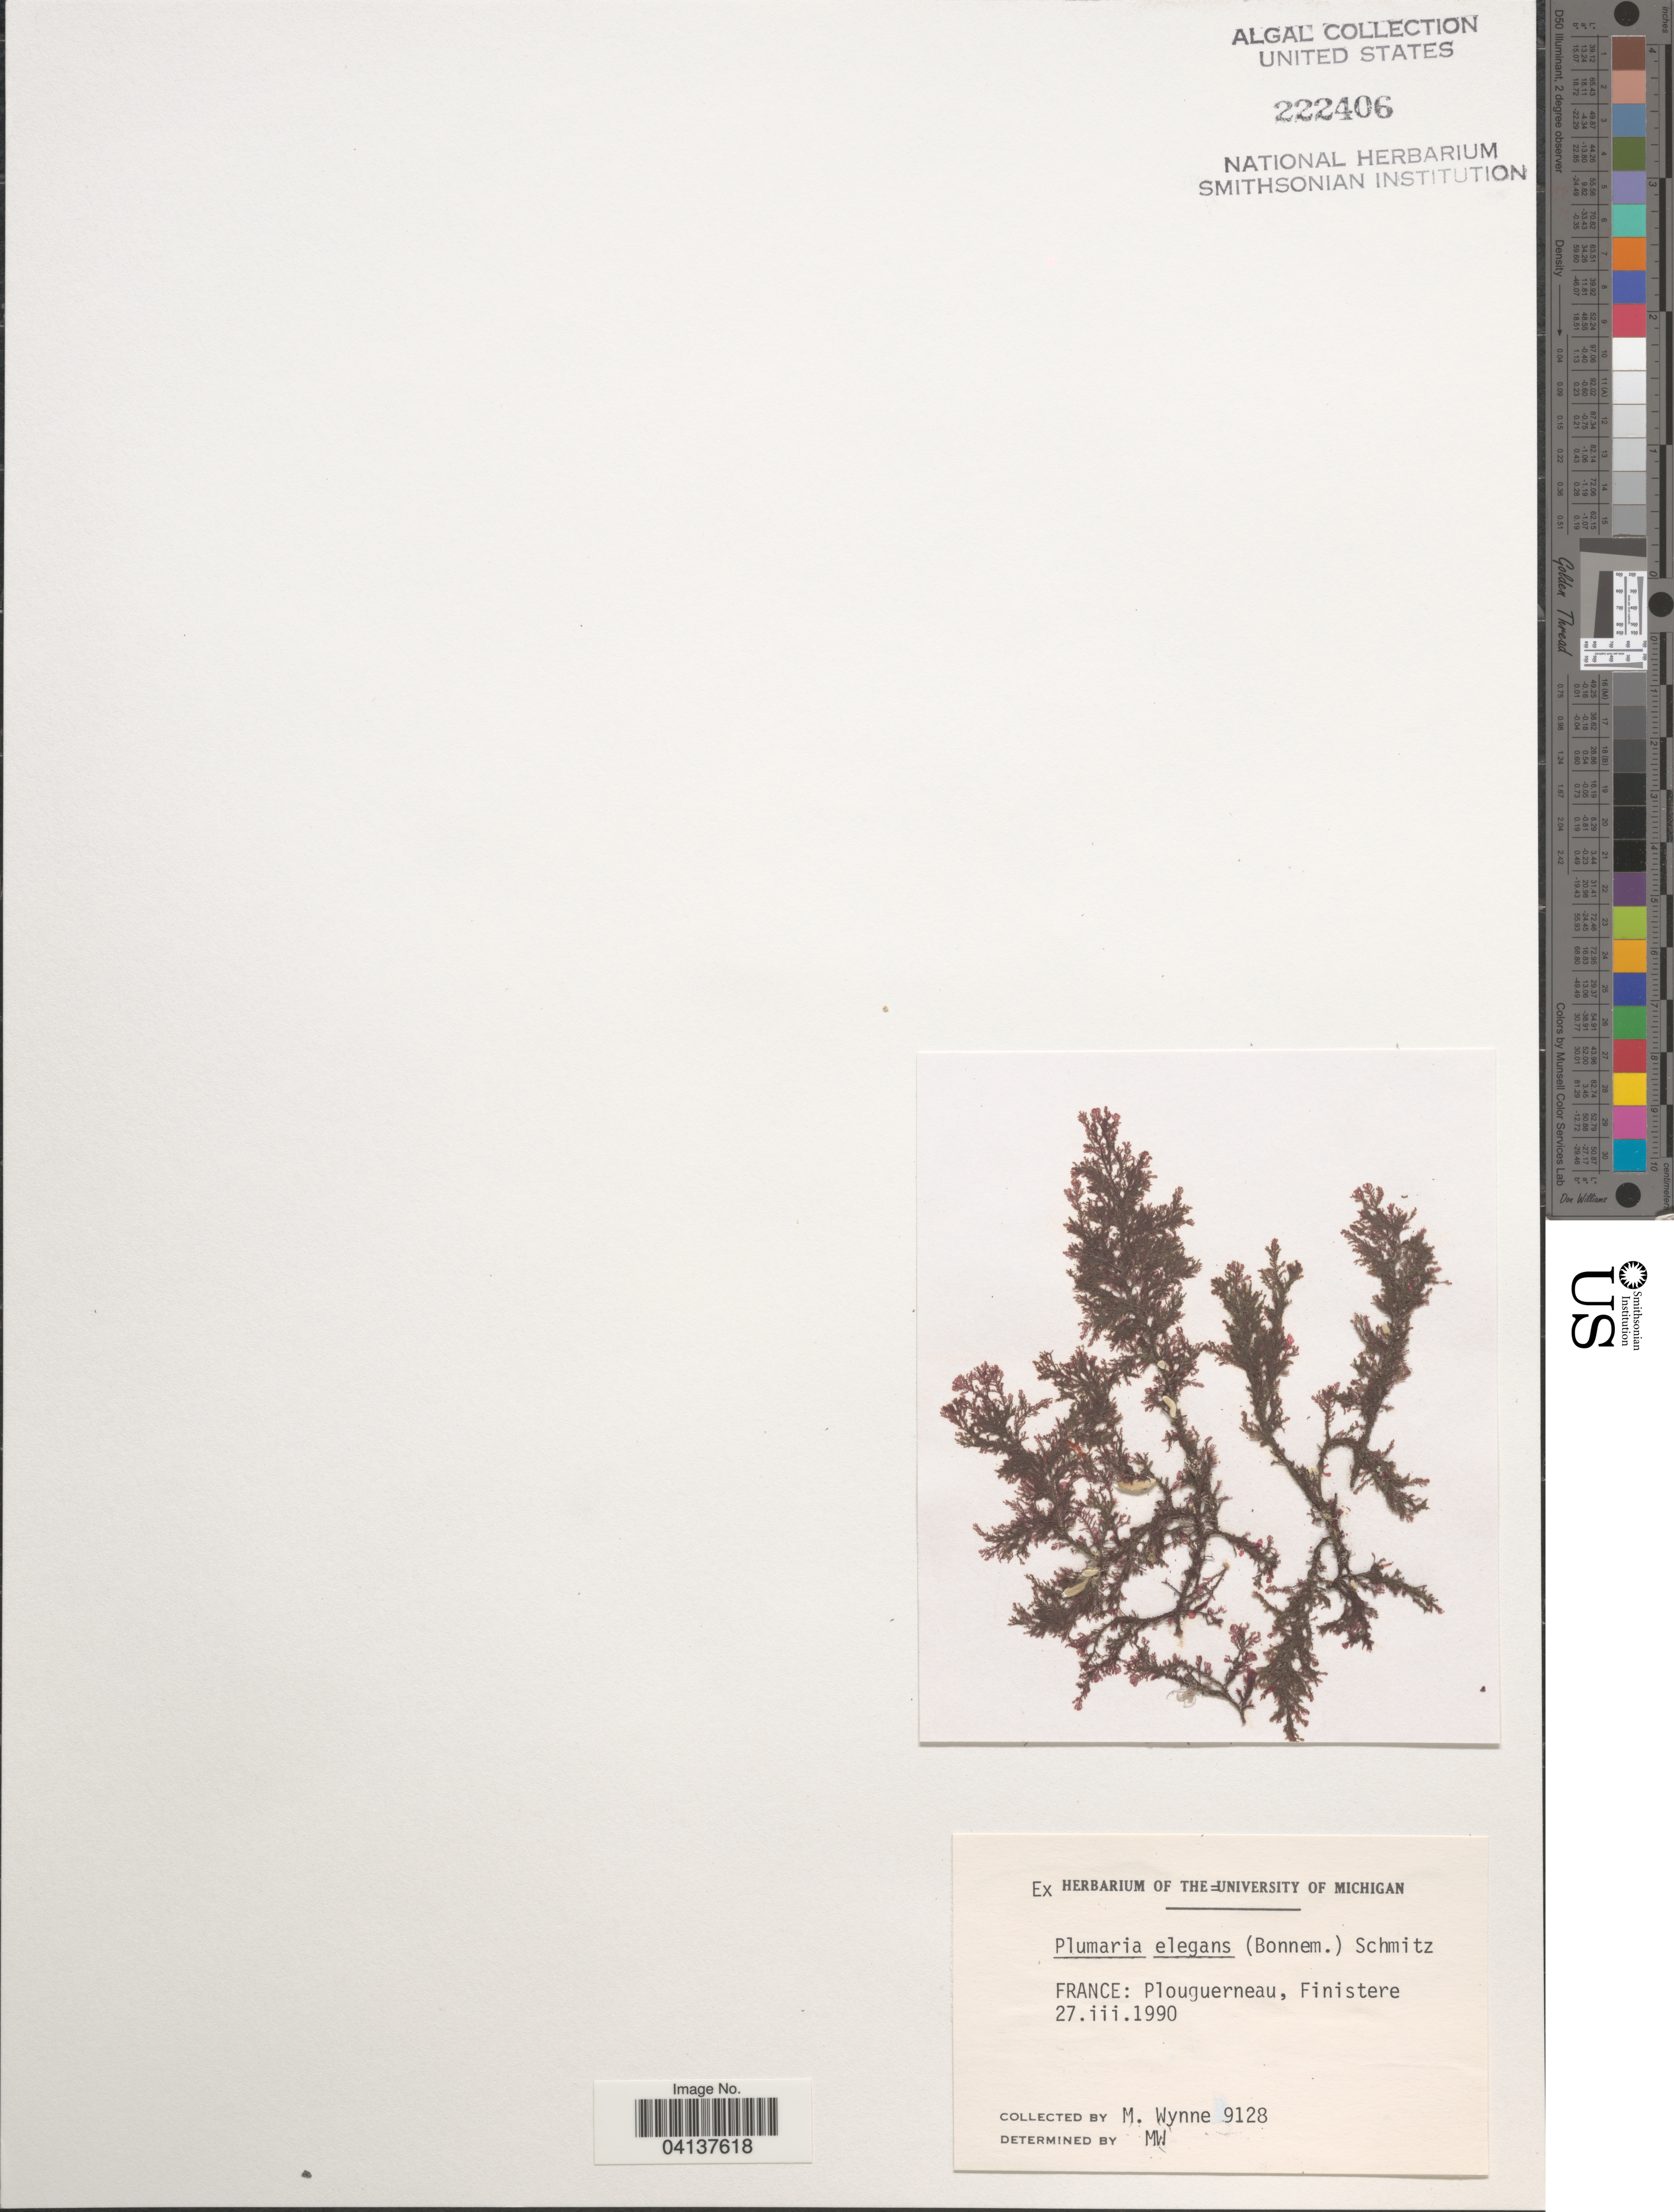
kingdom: Plantae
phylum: Rhodophyta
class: Florideophyceae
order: Ceramiales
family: Wrangeliaceae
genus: Plumaria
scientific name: Plumaria plumosa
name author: (Hudson) Kuntze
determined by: Algae name updating Project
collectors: M.J. Wynne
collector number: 9128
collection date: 1990-03-27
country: France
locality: Plouguerneau, Finistere.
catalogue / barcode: US 222406